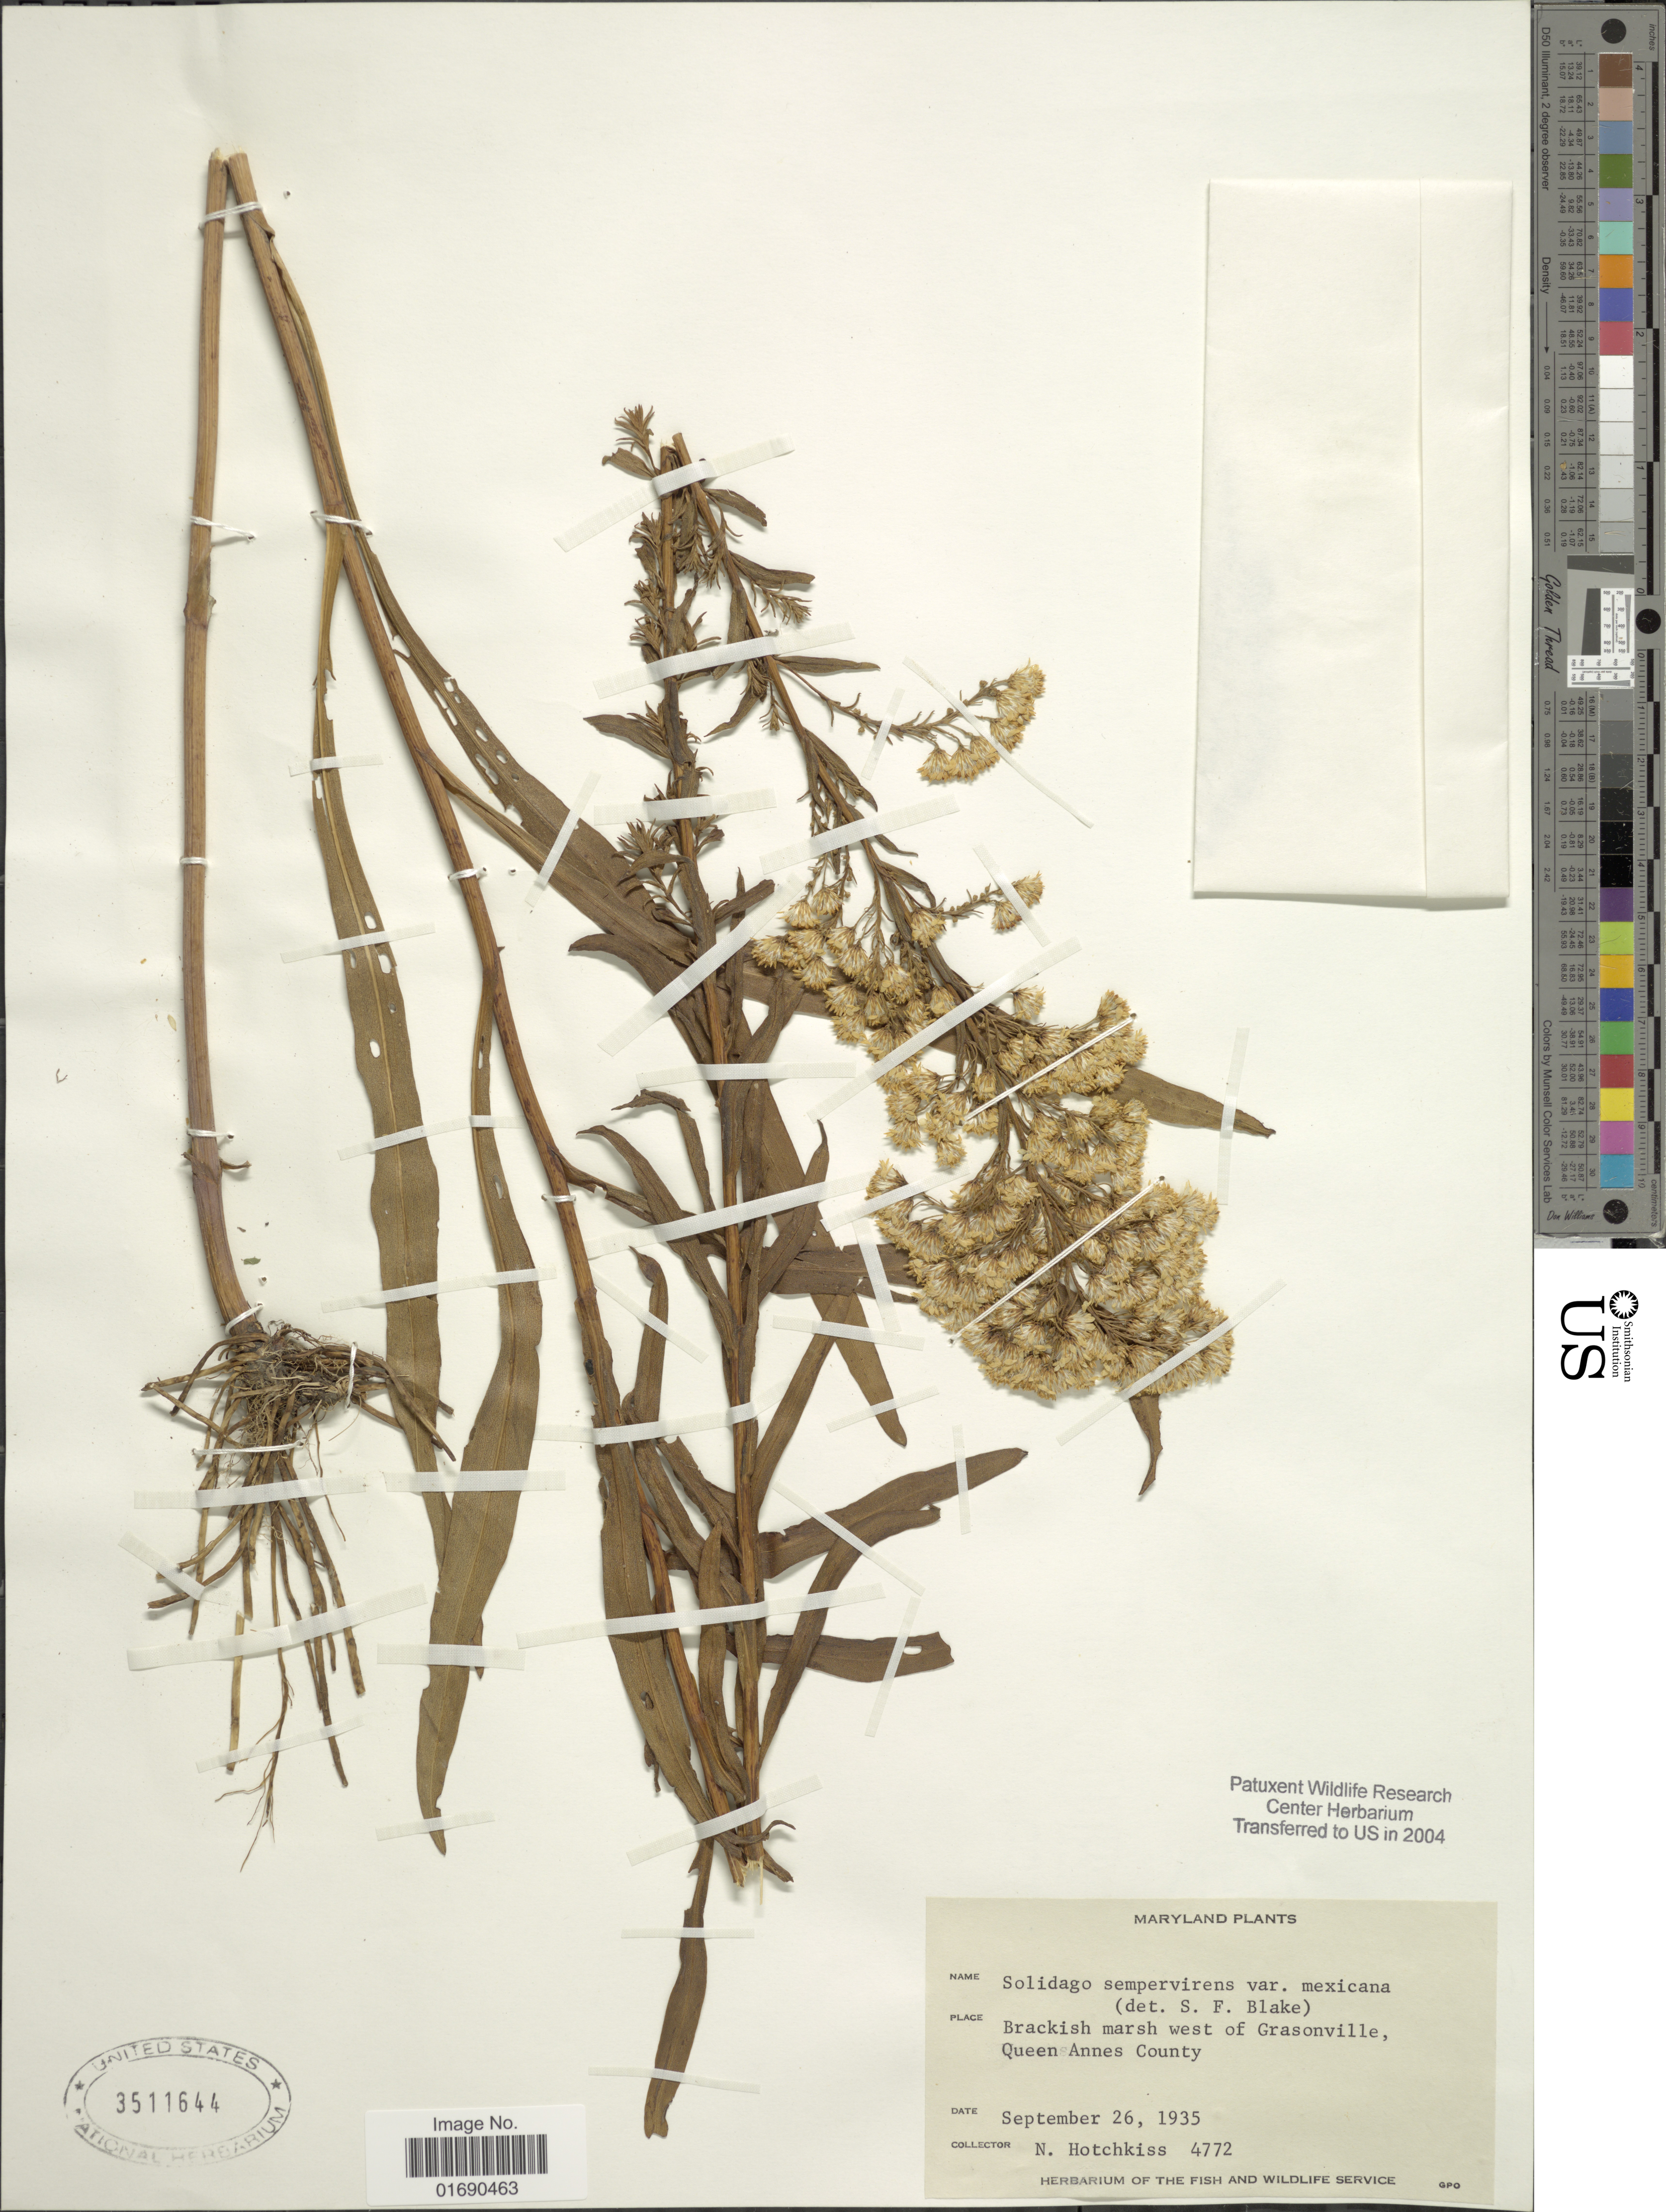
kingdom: Plantae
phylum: Tracheophyta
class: Magnoliopsida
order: Asterales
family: Asteraceae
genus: Solidago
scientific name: Solidago sempervirens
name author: L.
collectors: N. Hotchkiss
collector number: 4772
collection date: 1935-09-26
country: United States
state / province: Maryland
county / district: Queen Anne's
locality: Brackish marsh west of Grasonville, Queens Annes County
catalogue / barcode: US 3511644